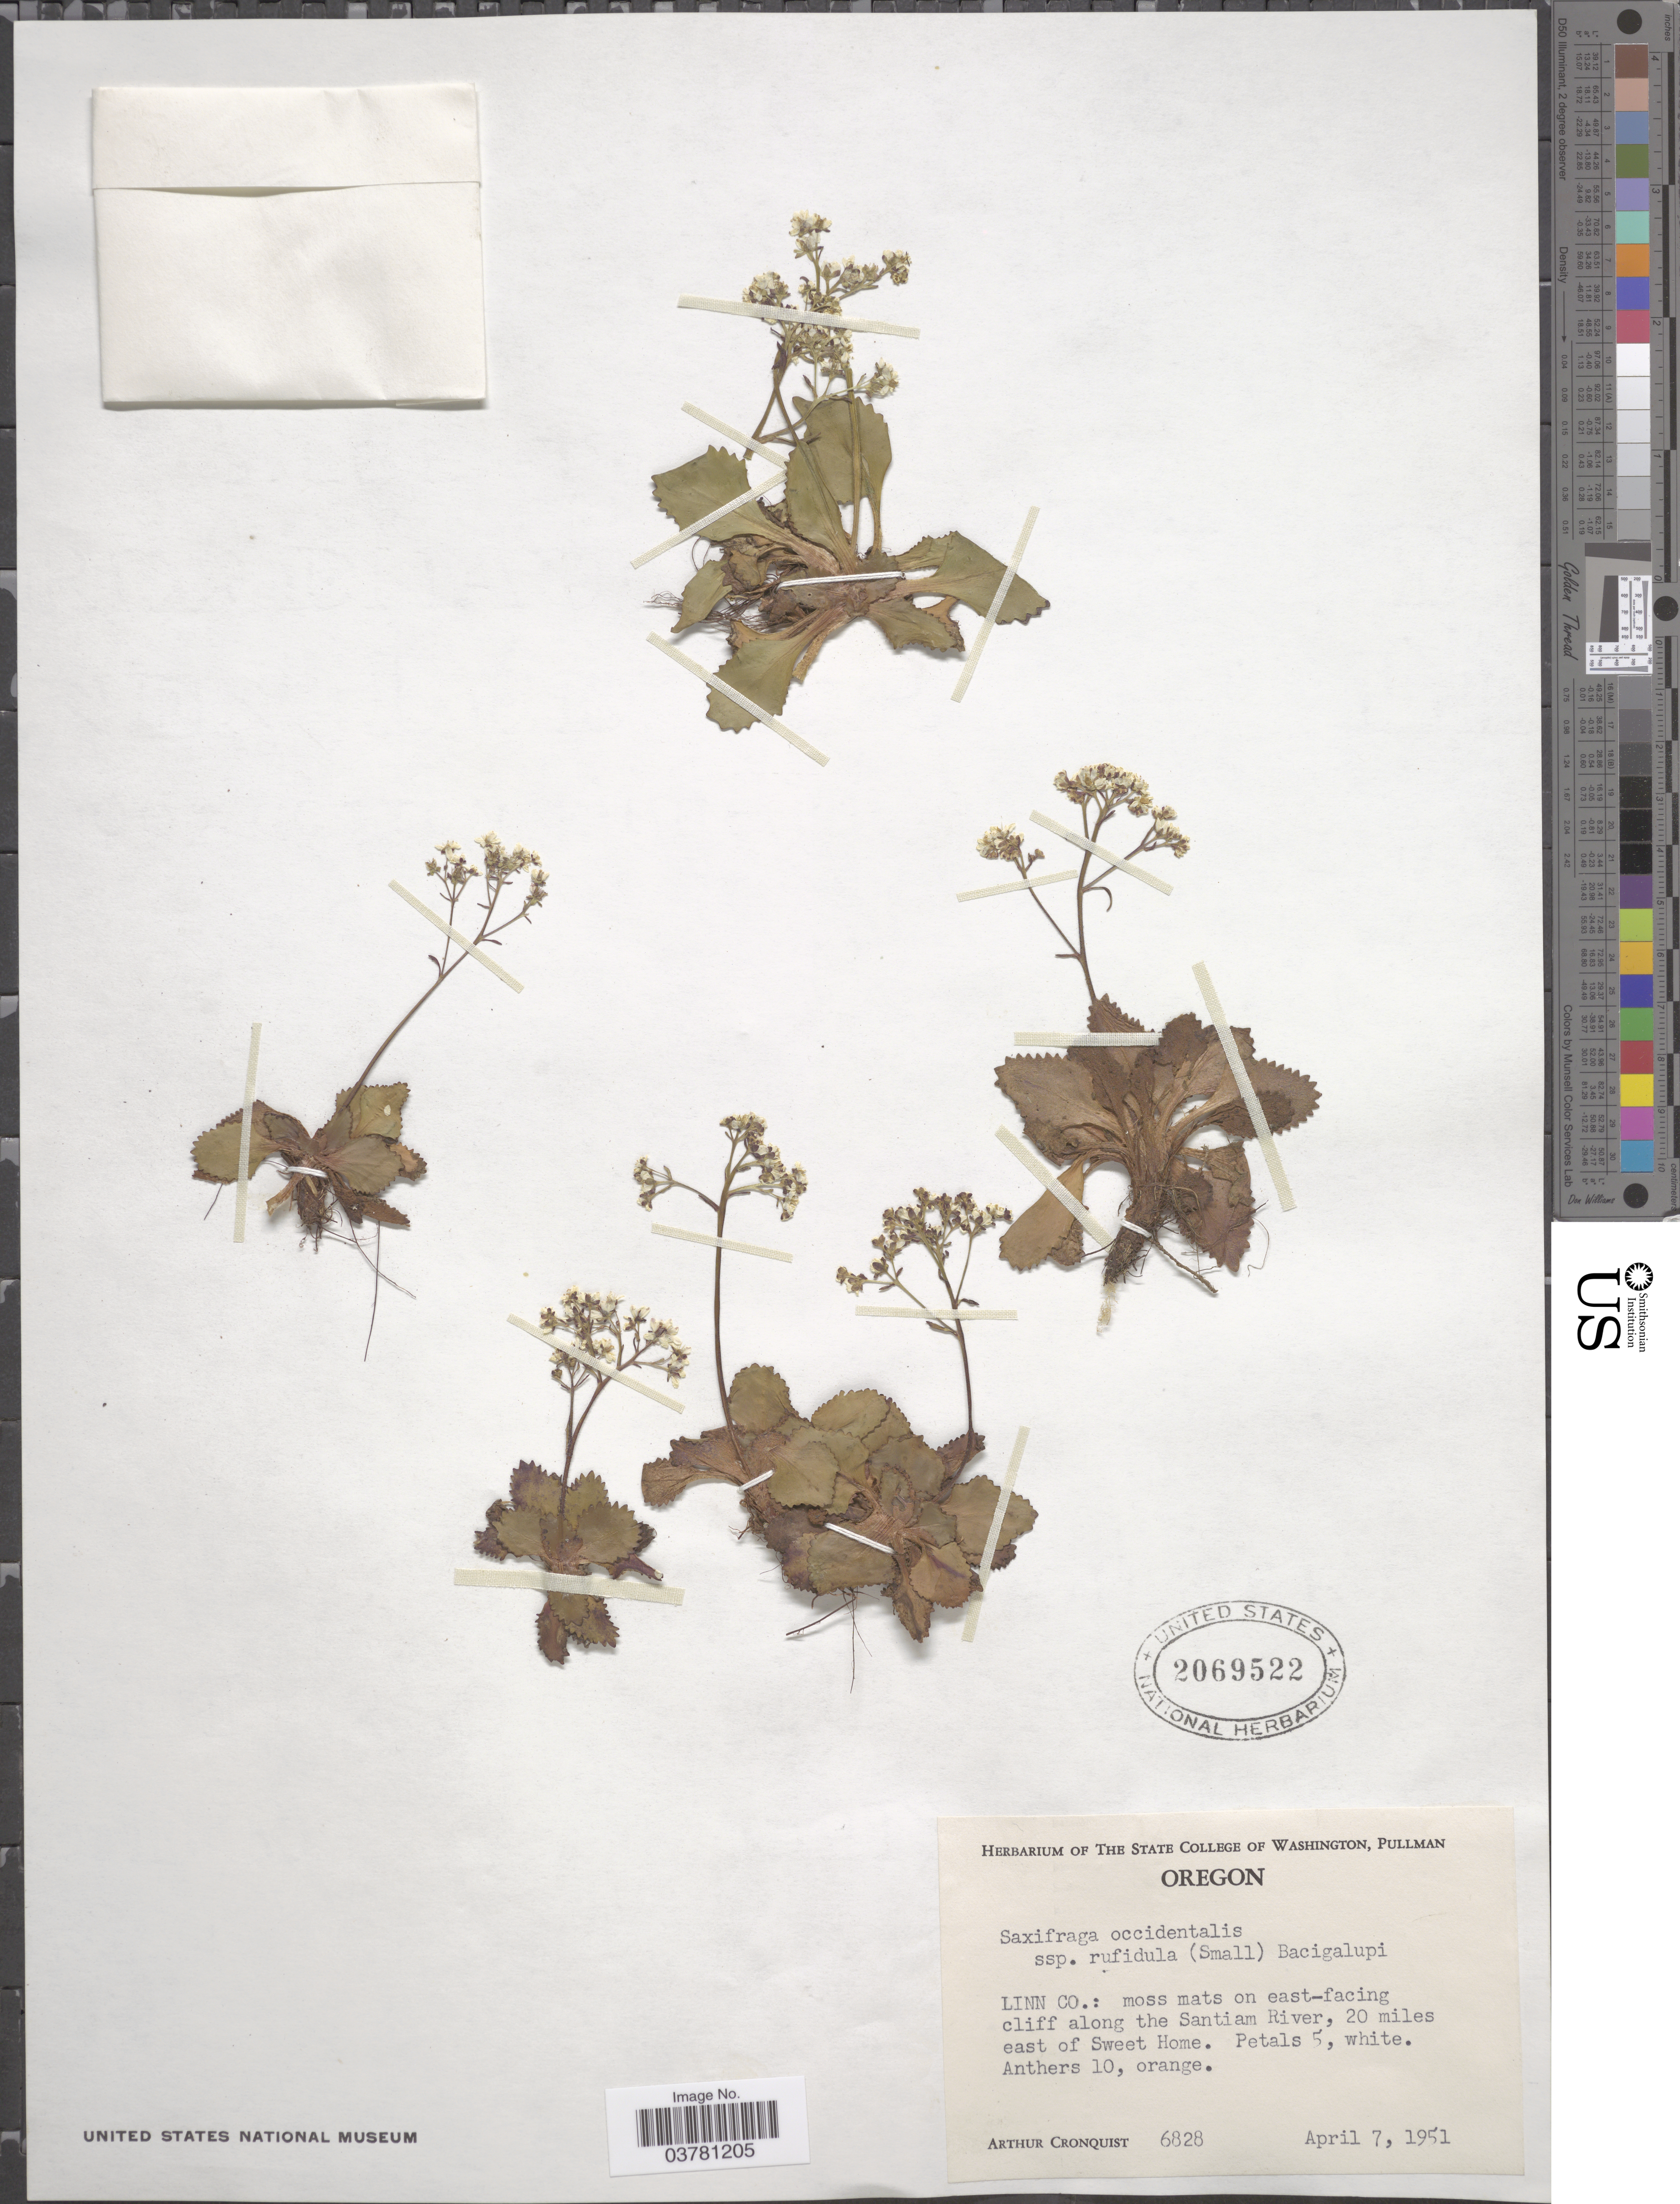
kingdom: Plantae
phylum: Tracheophyta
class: Magnoliopsida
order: Saxifragales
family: Saxifragaceae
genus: Micranthes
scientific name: Micranthes rufidula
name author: Small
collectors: A. J. Cronquist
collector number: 6828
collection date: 1951-04-07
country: United States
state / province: Oregon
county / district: Linn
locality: Linn Co.: moss mats on east-facing cliff along the Santiam River, 20 miles east of Sweet Home.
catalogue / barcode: US 2069522